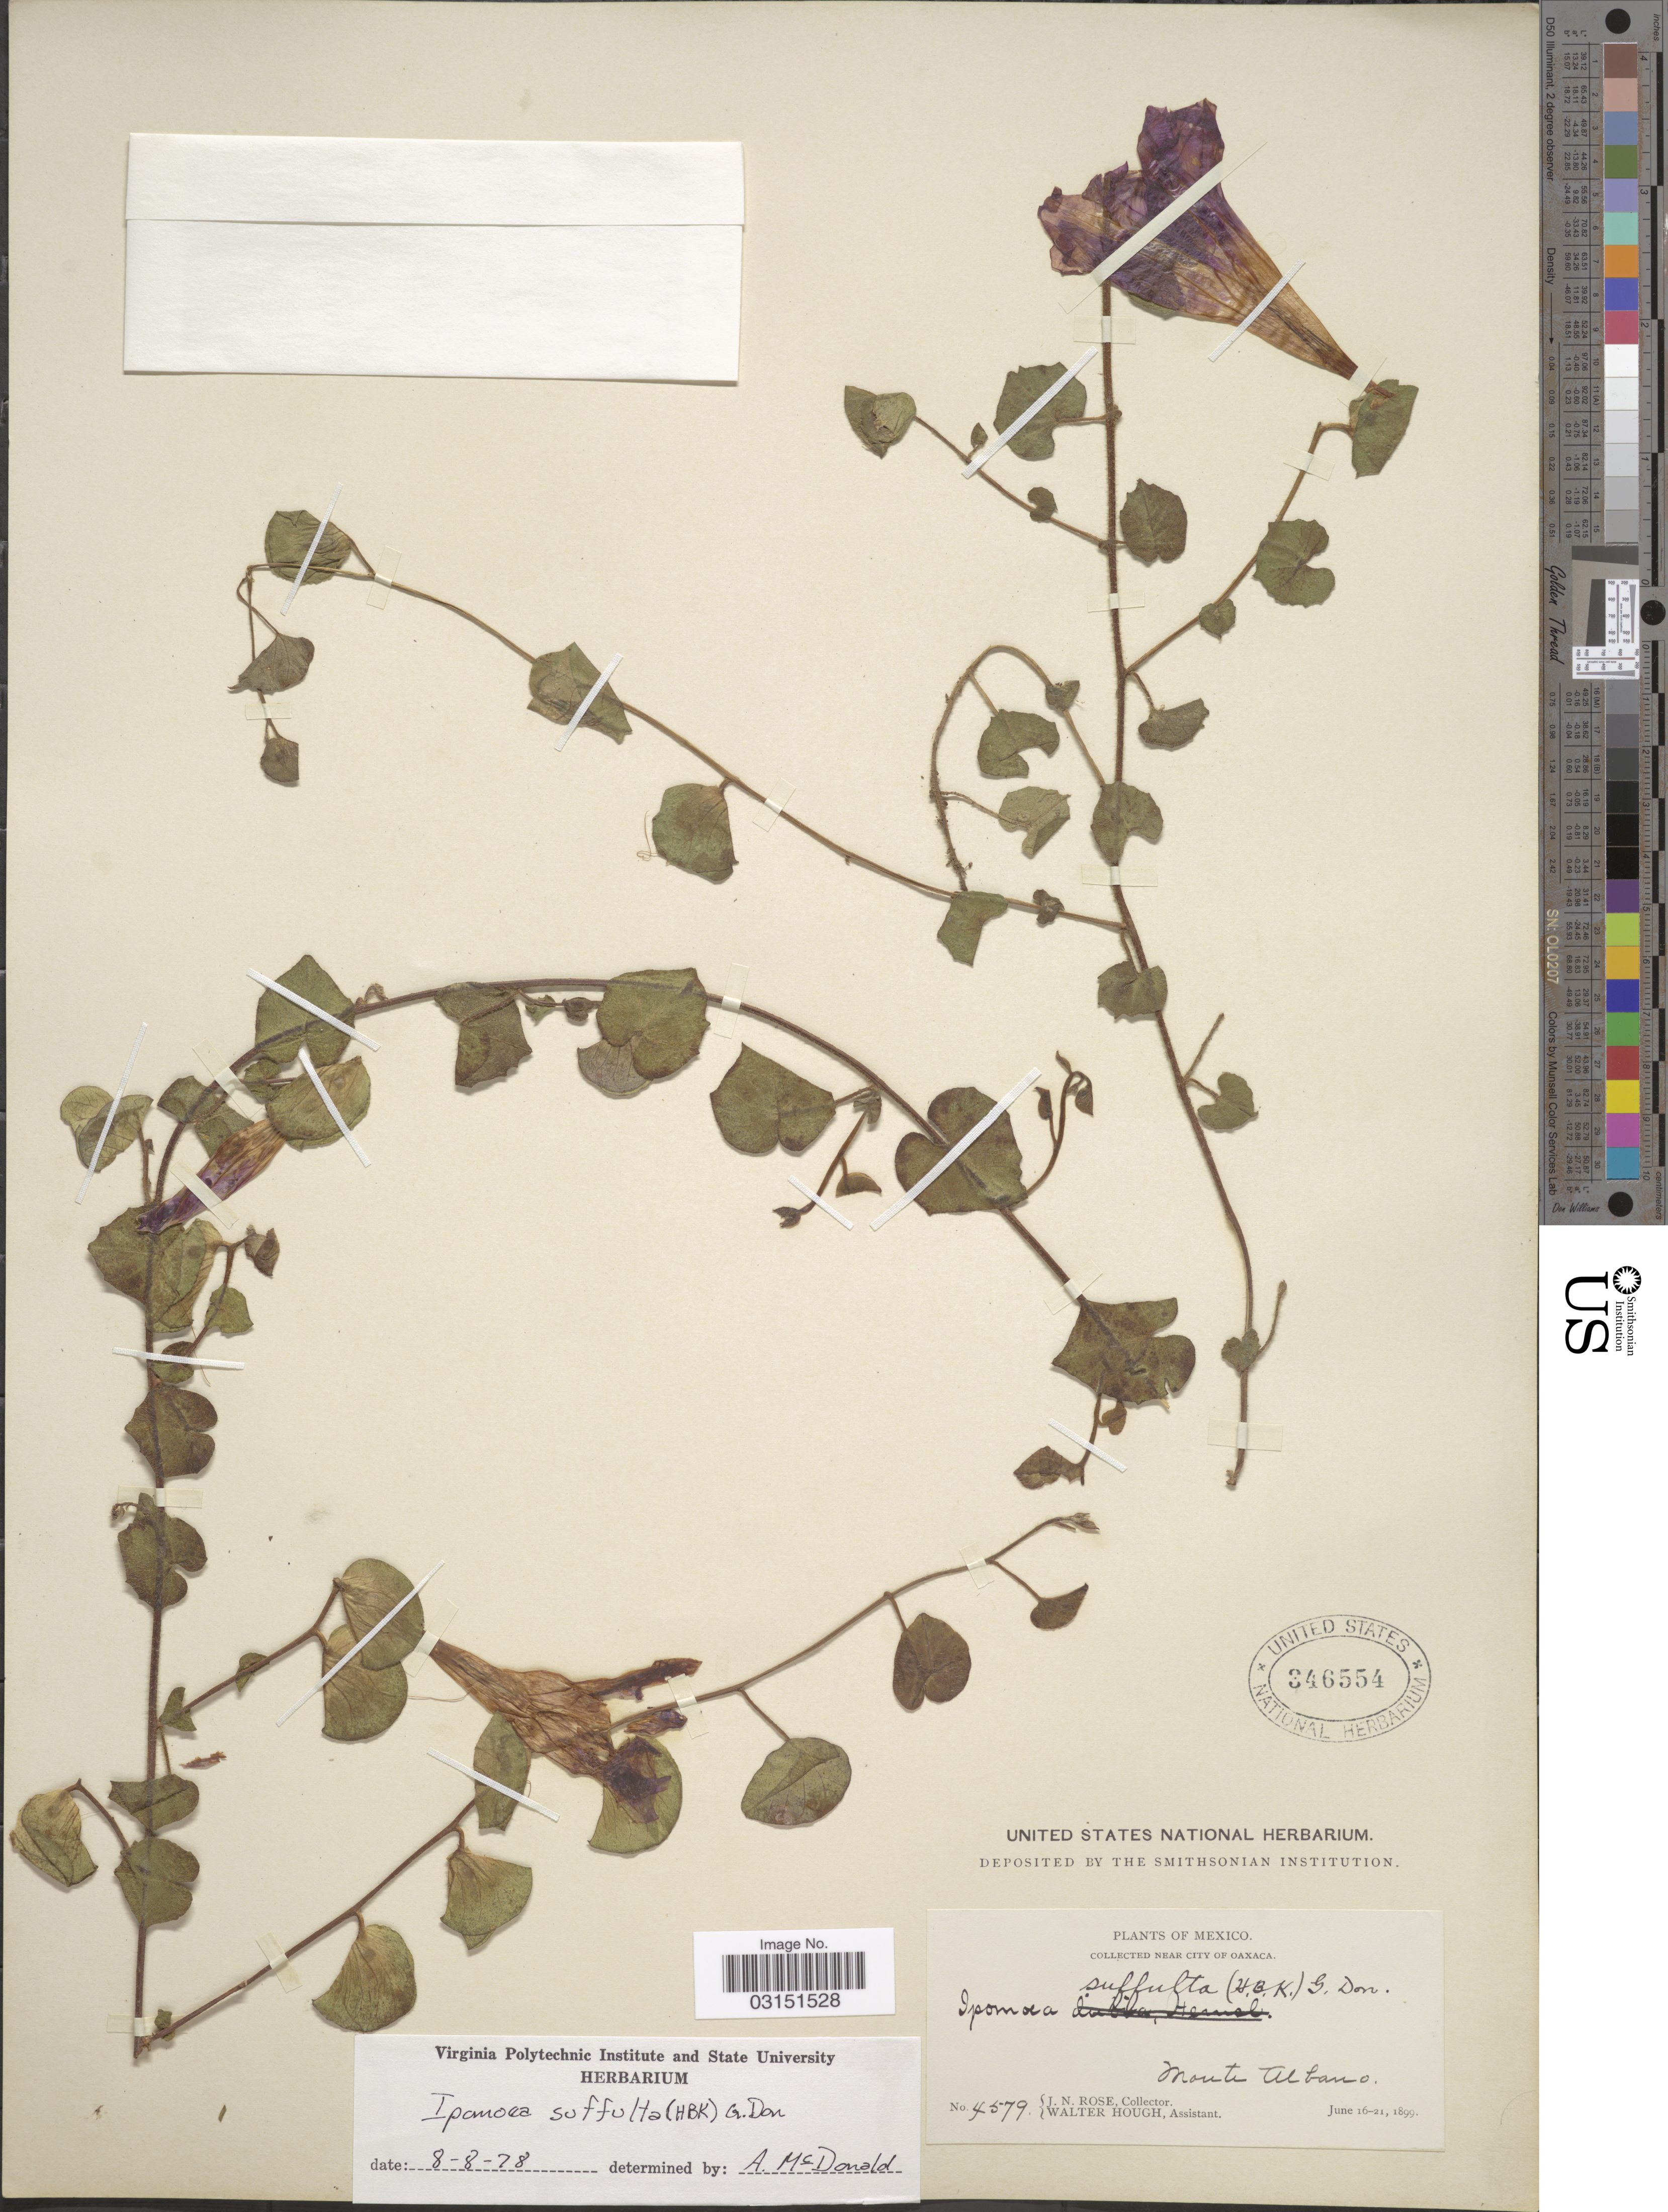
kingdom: Plantae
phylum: Tracheophyta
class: Magnoliopsida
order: Solanales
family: Convolvulaceae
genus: Ipomoea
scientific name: Ipomoea suffulta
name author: (Kunth) G. Don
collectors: J. N. Rose & W. Hough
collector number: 4579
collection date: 1899-06-16/1899-06-21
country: Mexico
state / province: Oaxaca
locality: Near city of Oaxaca. Monte Albano.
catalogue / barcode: US 346554